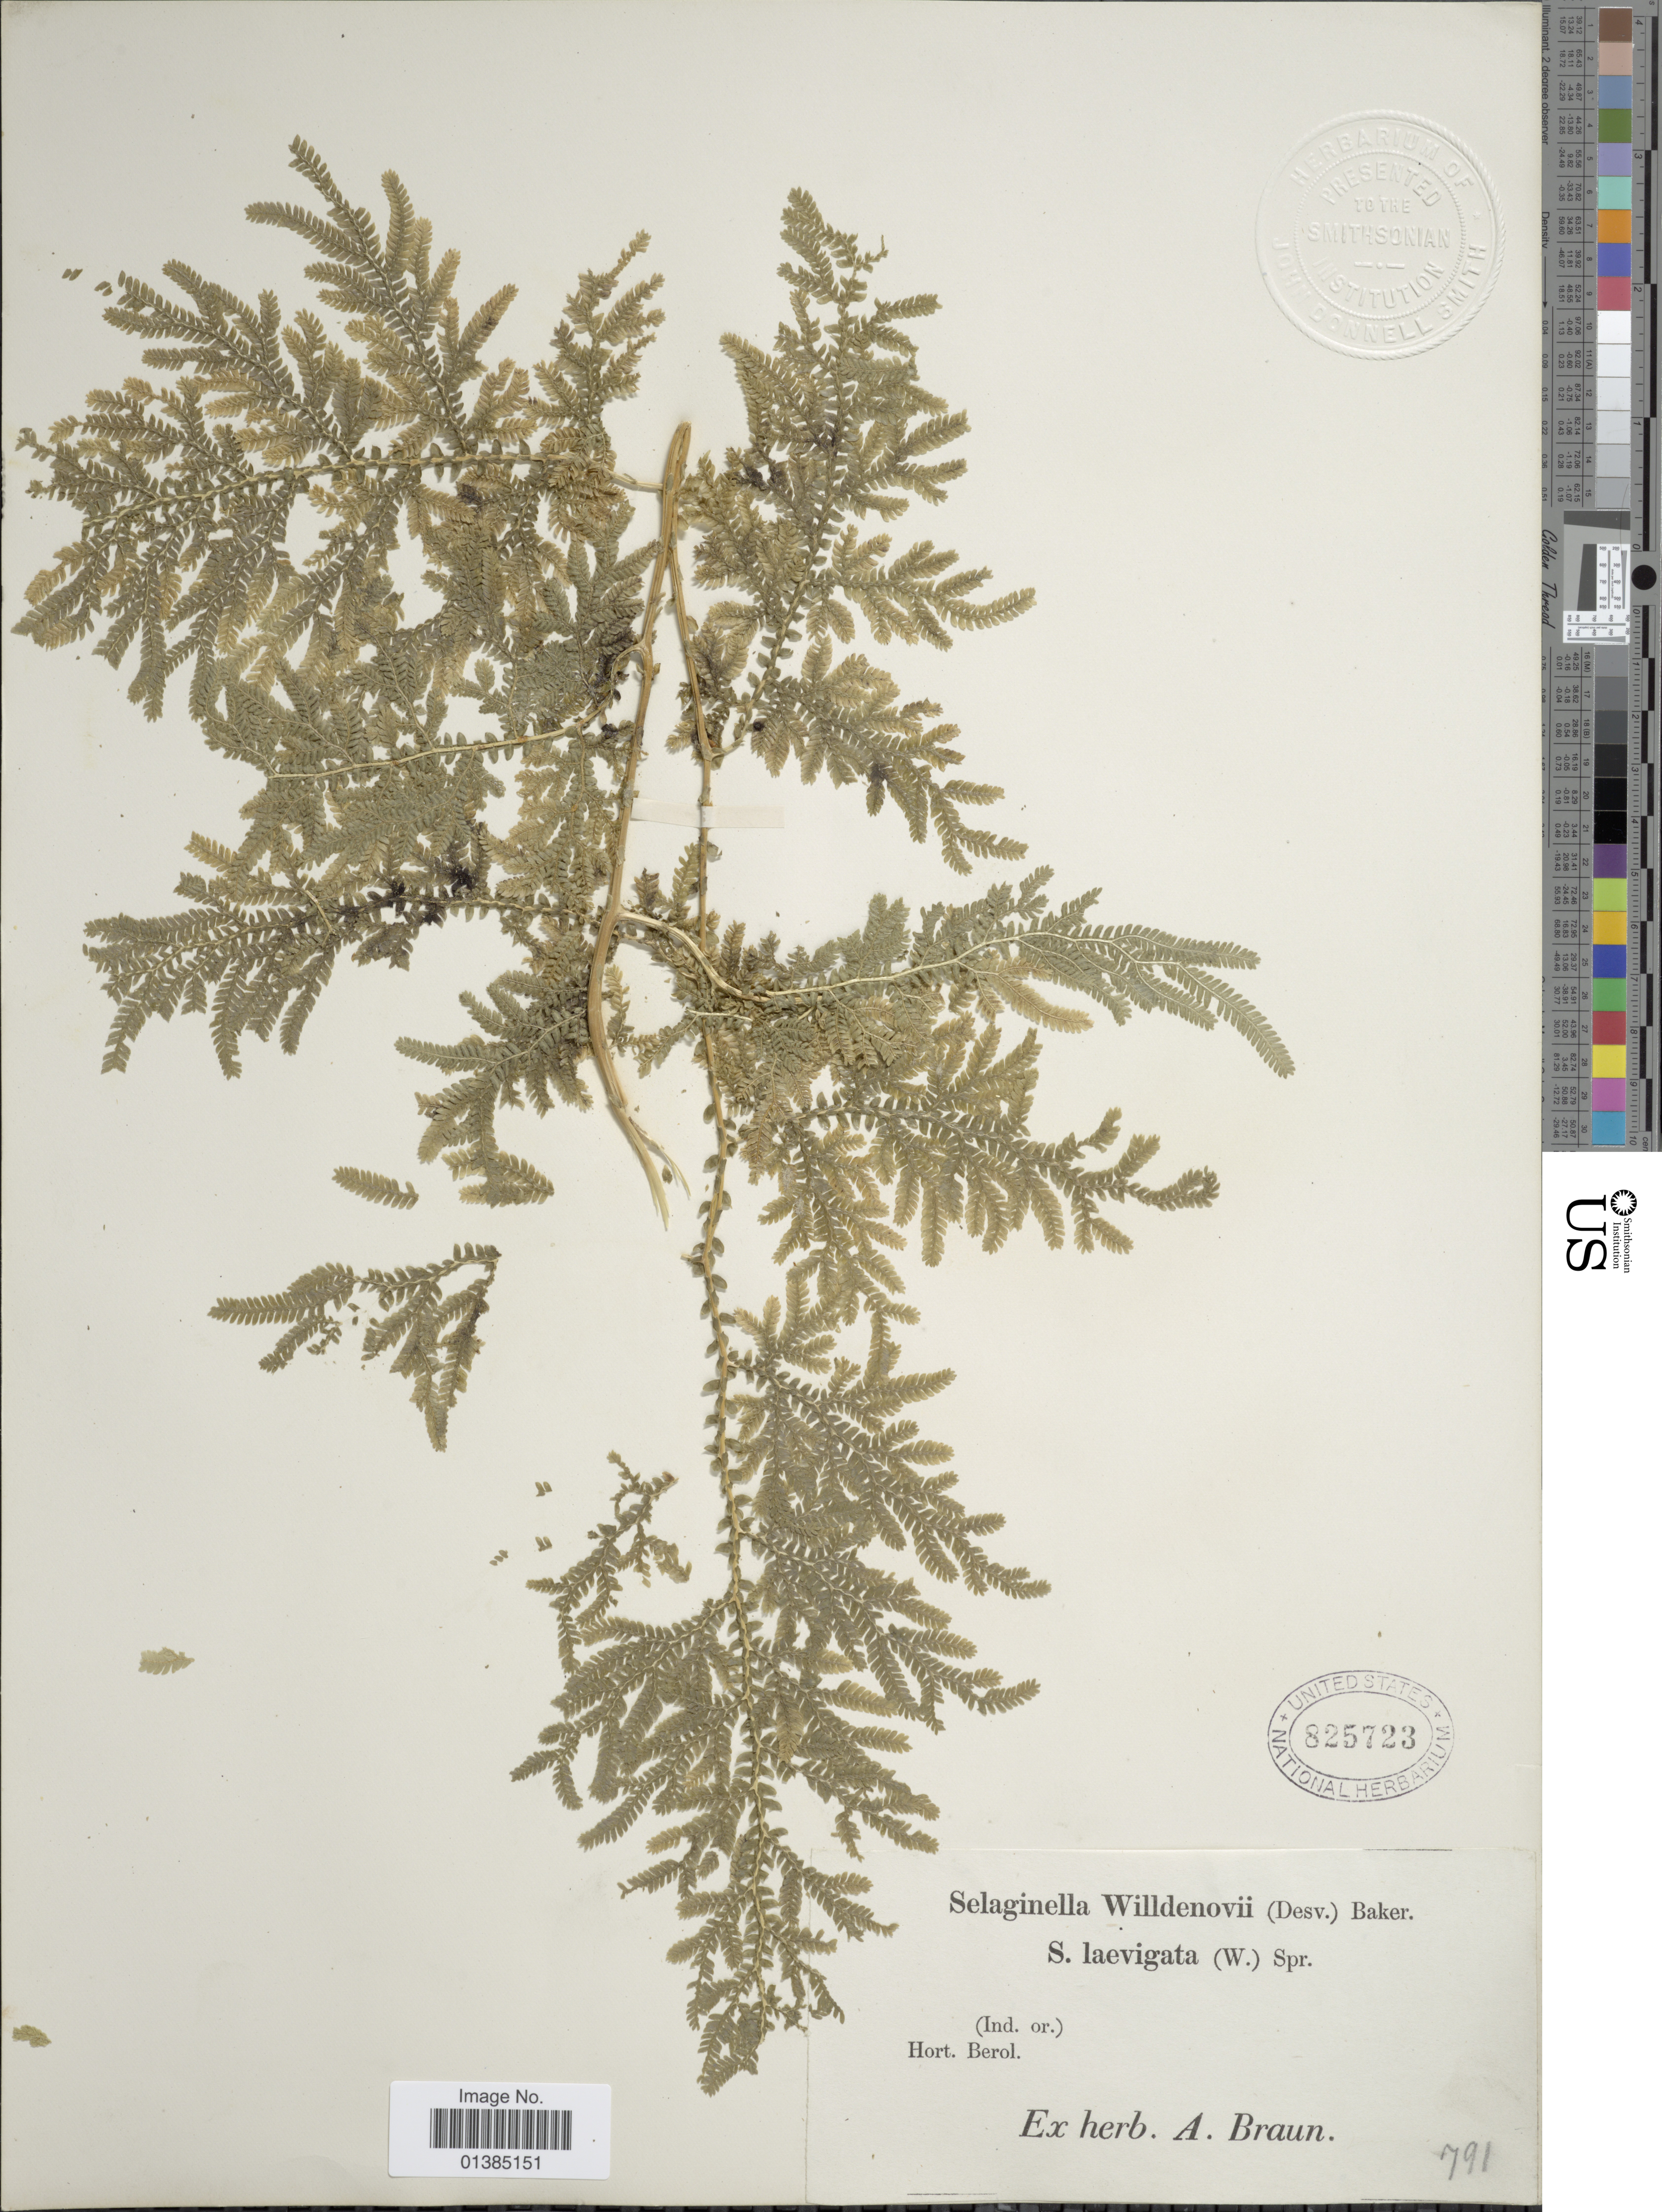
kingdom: Plantae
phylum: Tracheophyta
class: Lycopodiopsida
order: Selaginellales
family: Selaginellaceae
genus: Selaginella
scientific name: Selaginella willdenowii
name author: (Desv. ex Poir.) Baker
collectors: ex herb. A. Braun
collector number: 791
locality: (Ind, or.) Hort. Berol.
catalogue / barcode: US 825723